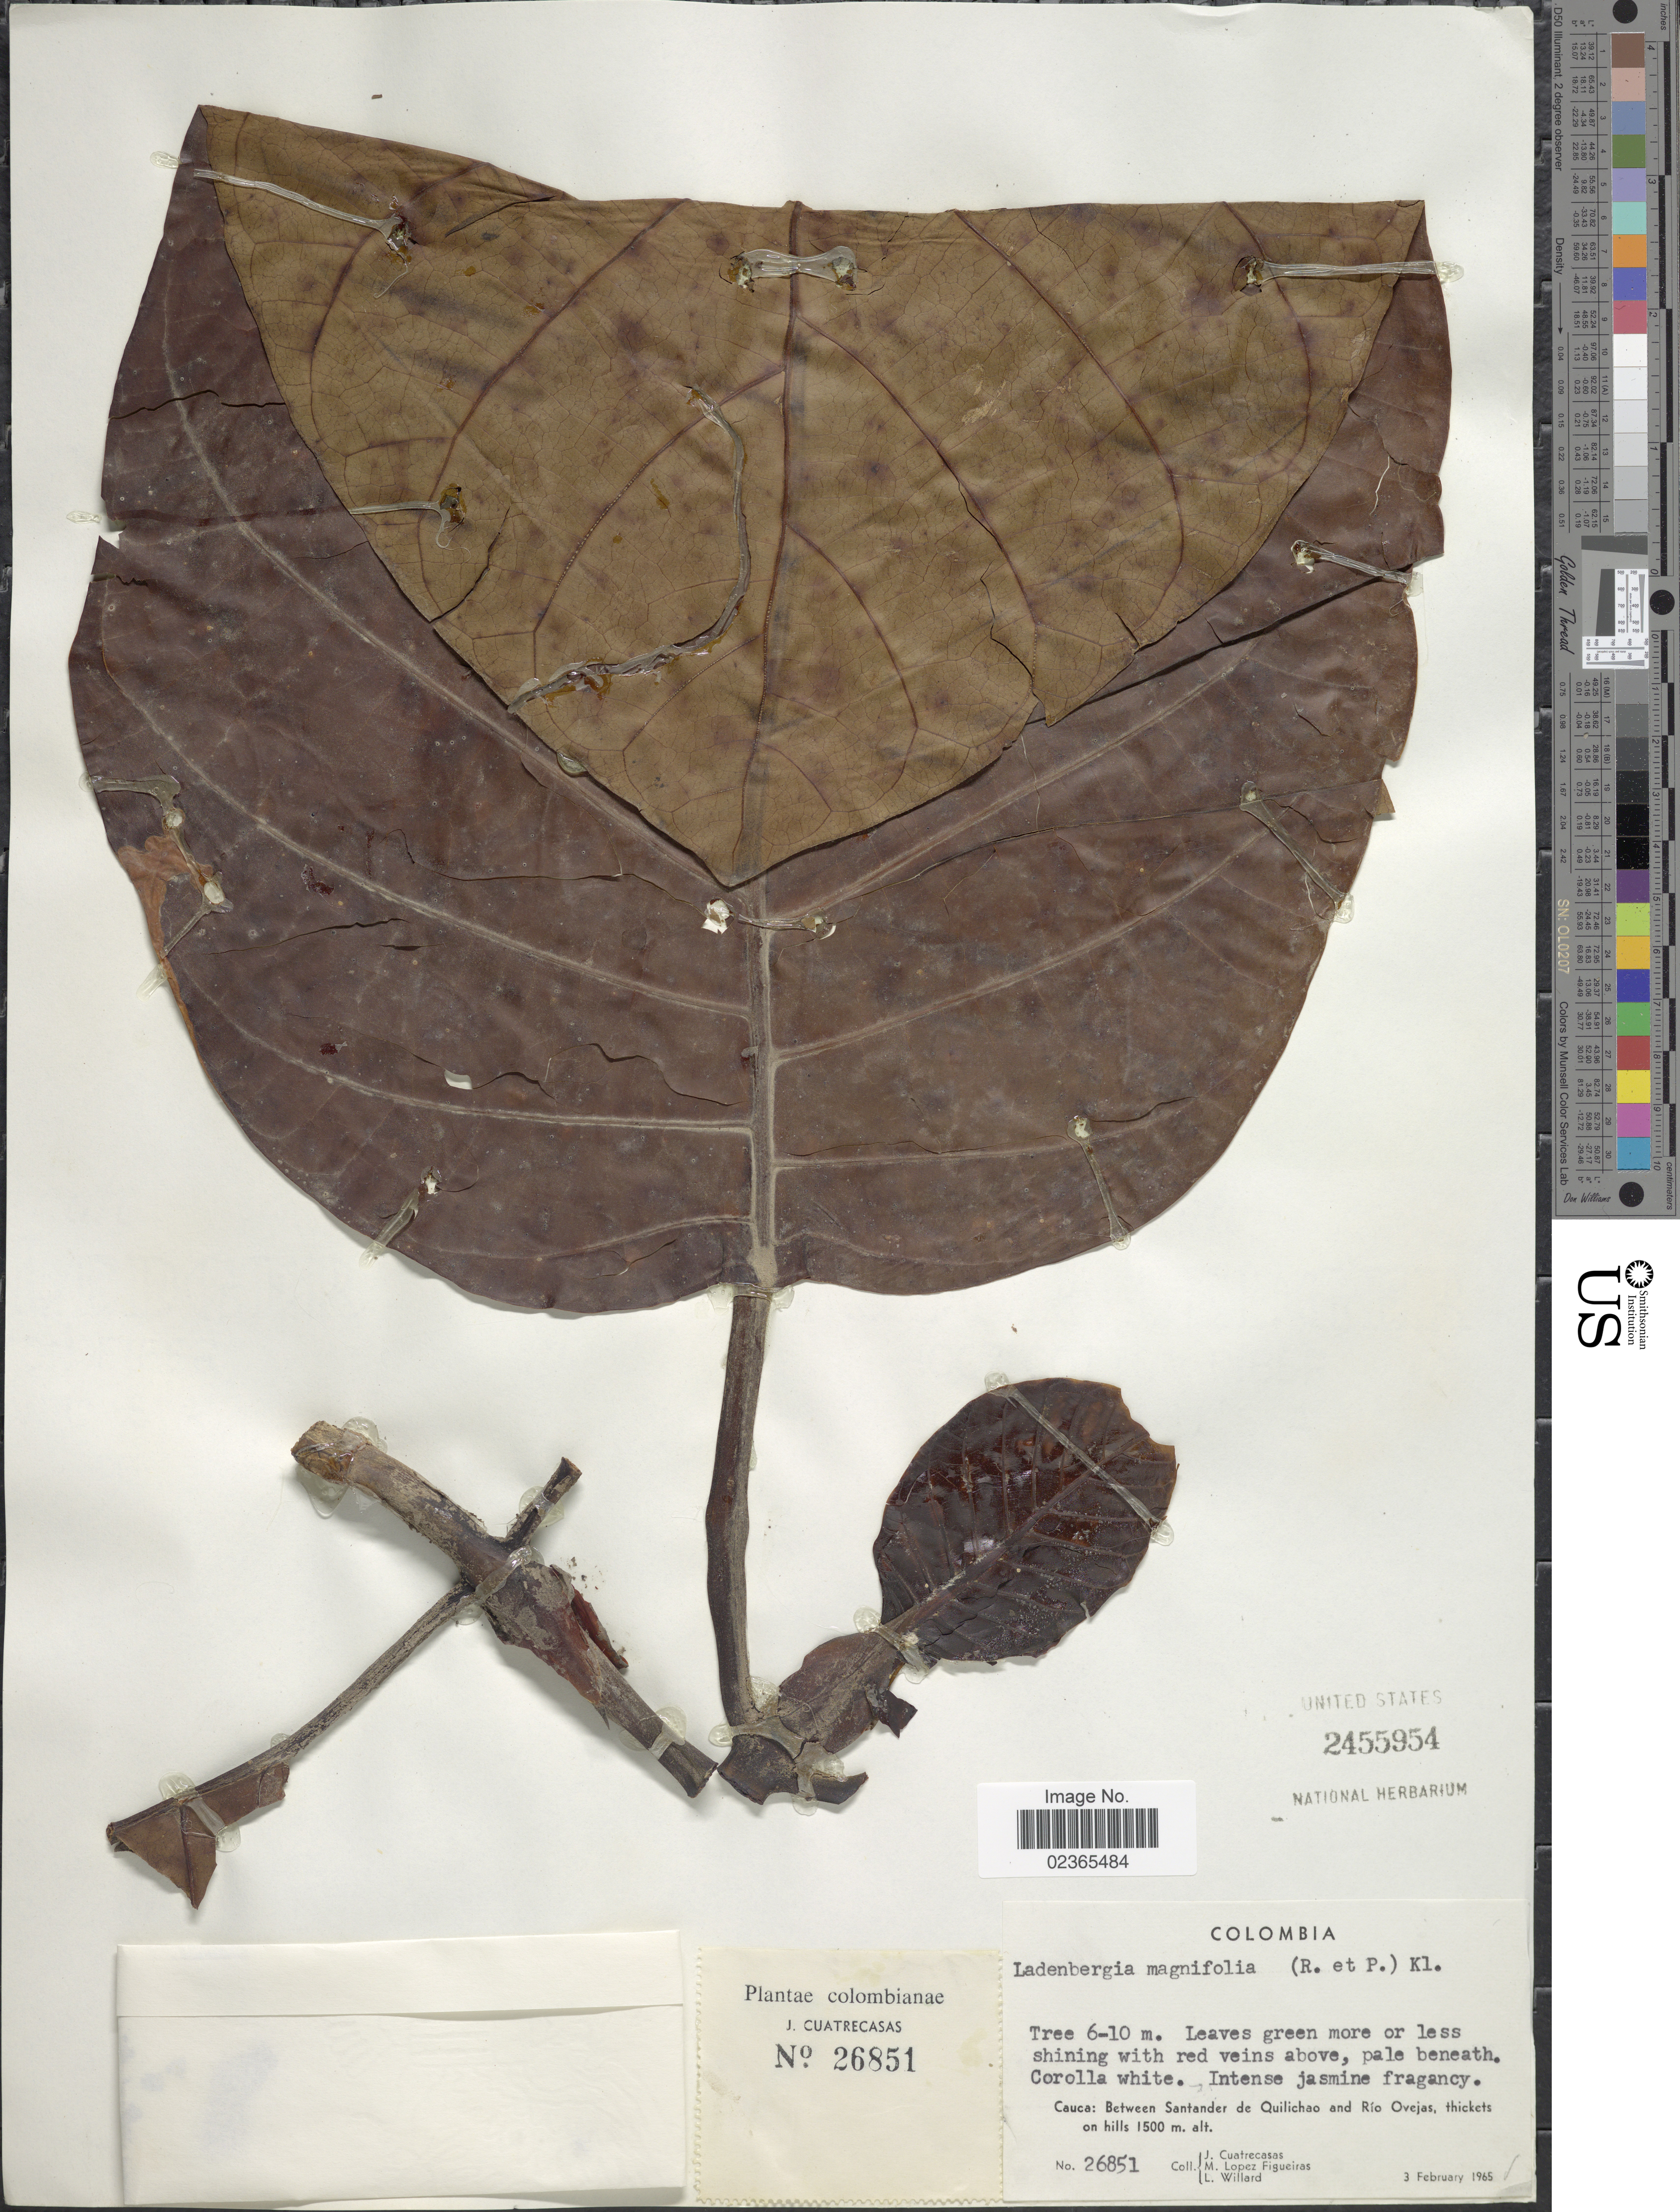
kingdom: Plantae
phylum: Tracheophyta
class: Magnoliopsida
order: Gentianales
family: Rubiaceae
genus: Cascarilla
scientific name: Cascarilla oblongifolia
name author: (Humb. ex Mutis) Wedd.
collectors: J. Cuatrecasas, M. López Figueiras & L. Willard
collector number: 26851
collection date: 1965-02-03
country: Colombia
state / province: Cauca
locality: Between Santander de Quilichao and Rio Ovejas, thickets on hills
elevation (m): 1500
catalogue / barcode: US 2455954